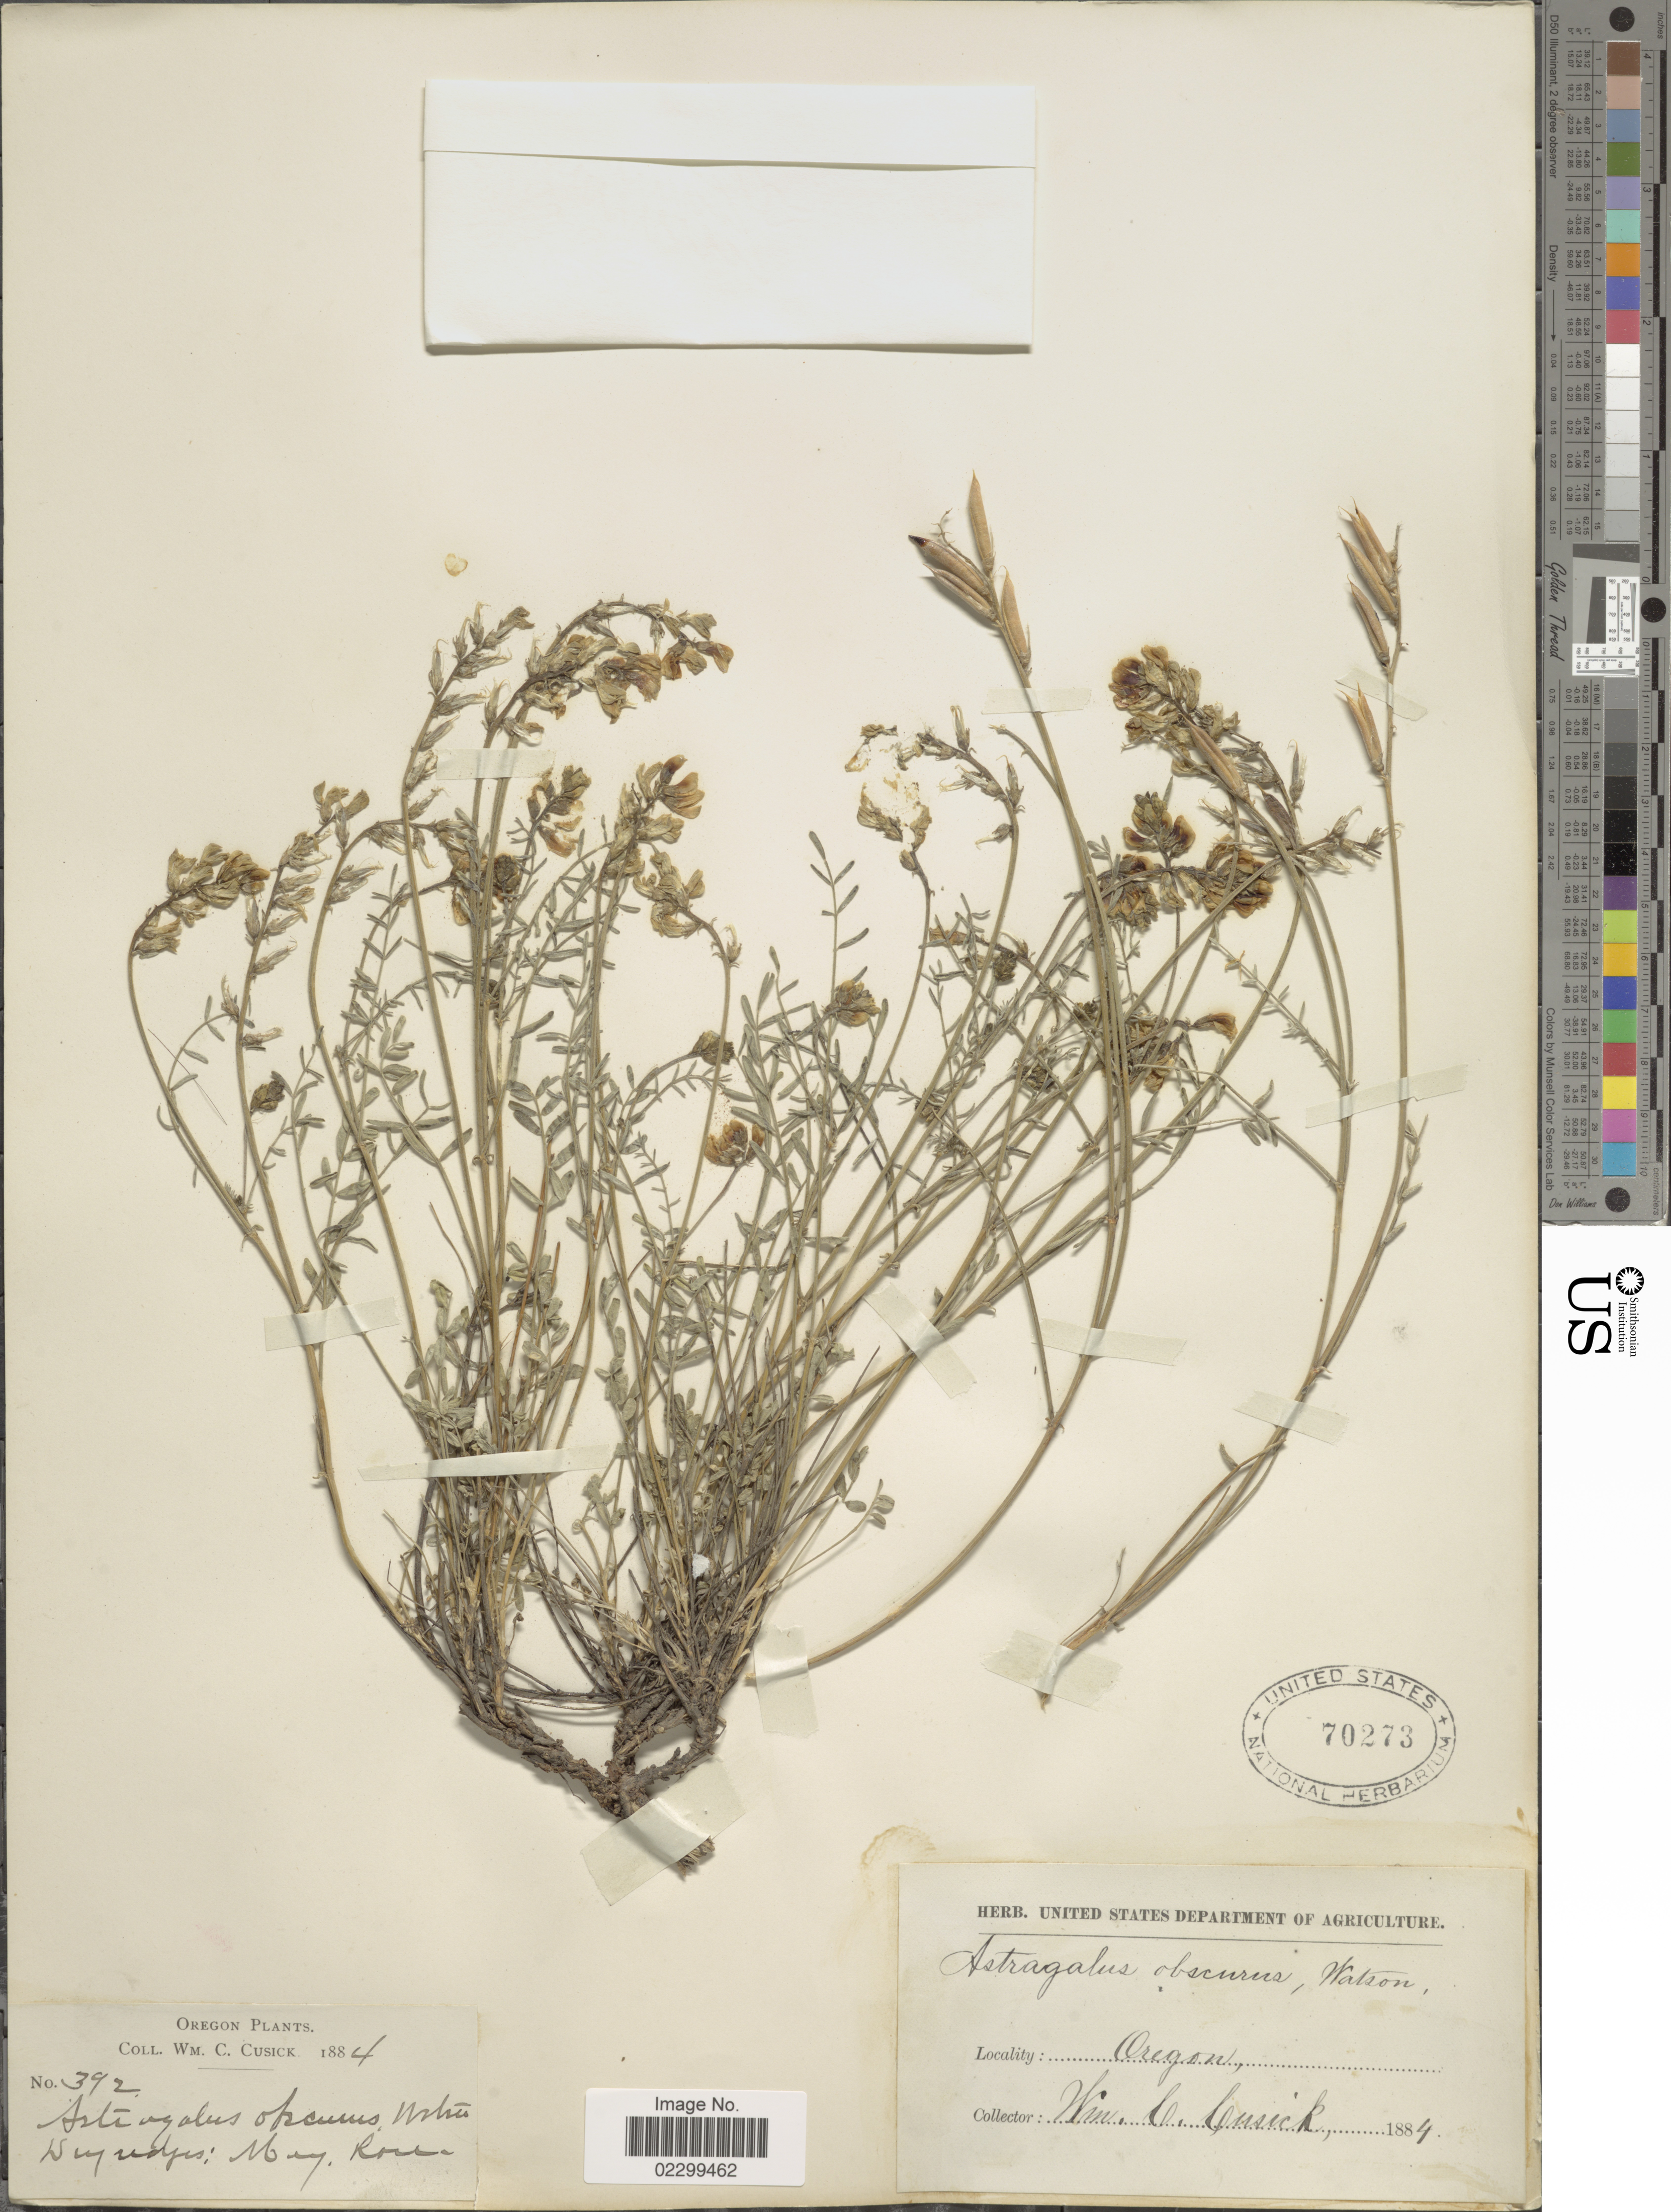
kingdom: Plantae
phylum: Tracheophyta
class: Magnoliopsida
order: Fabales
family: Fabaceae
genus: Astragalus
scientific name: Astragalus obscurus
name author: S. Watson in C. King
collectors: W. C. Cusick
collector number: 392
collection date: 1884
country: United States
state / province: Oregon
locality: Dry ridges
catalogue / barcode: US 70273